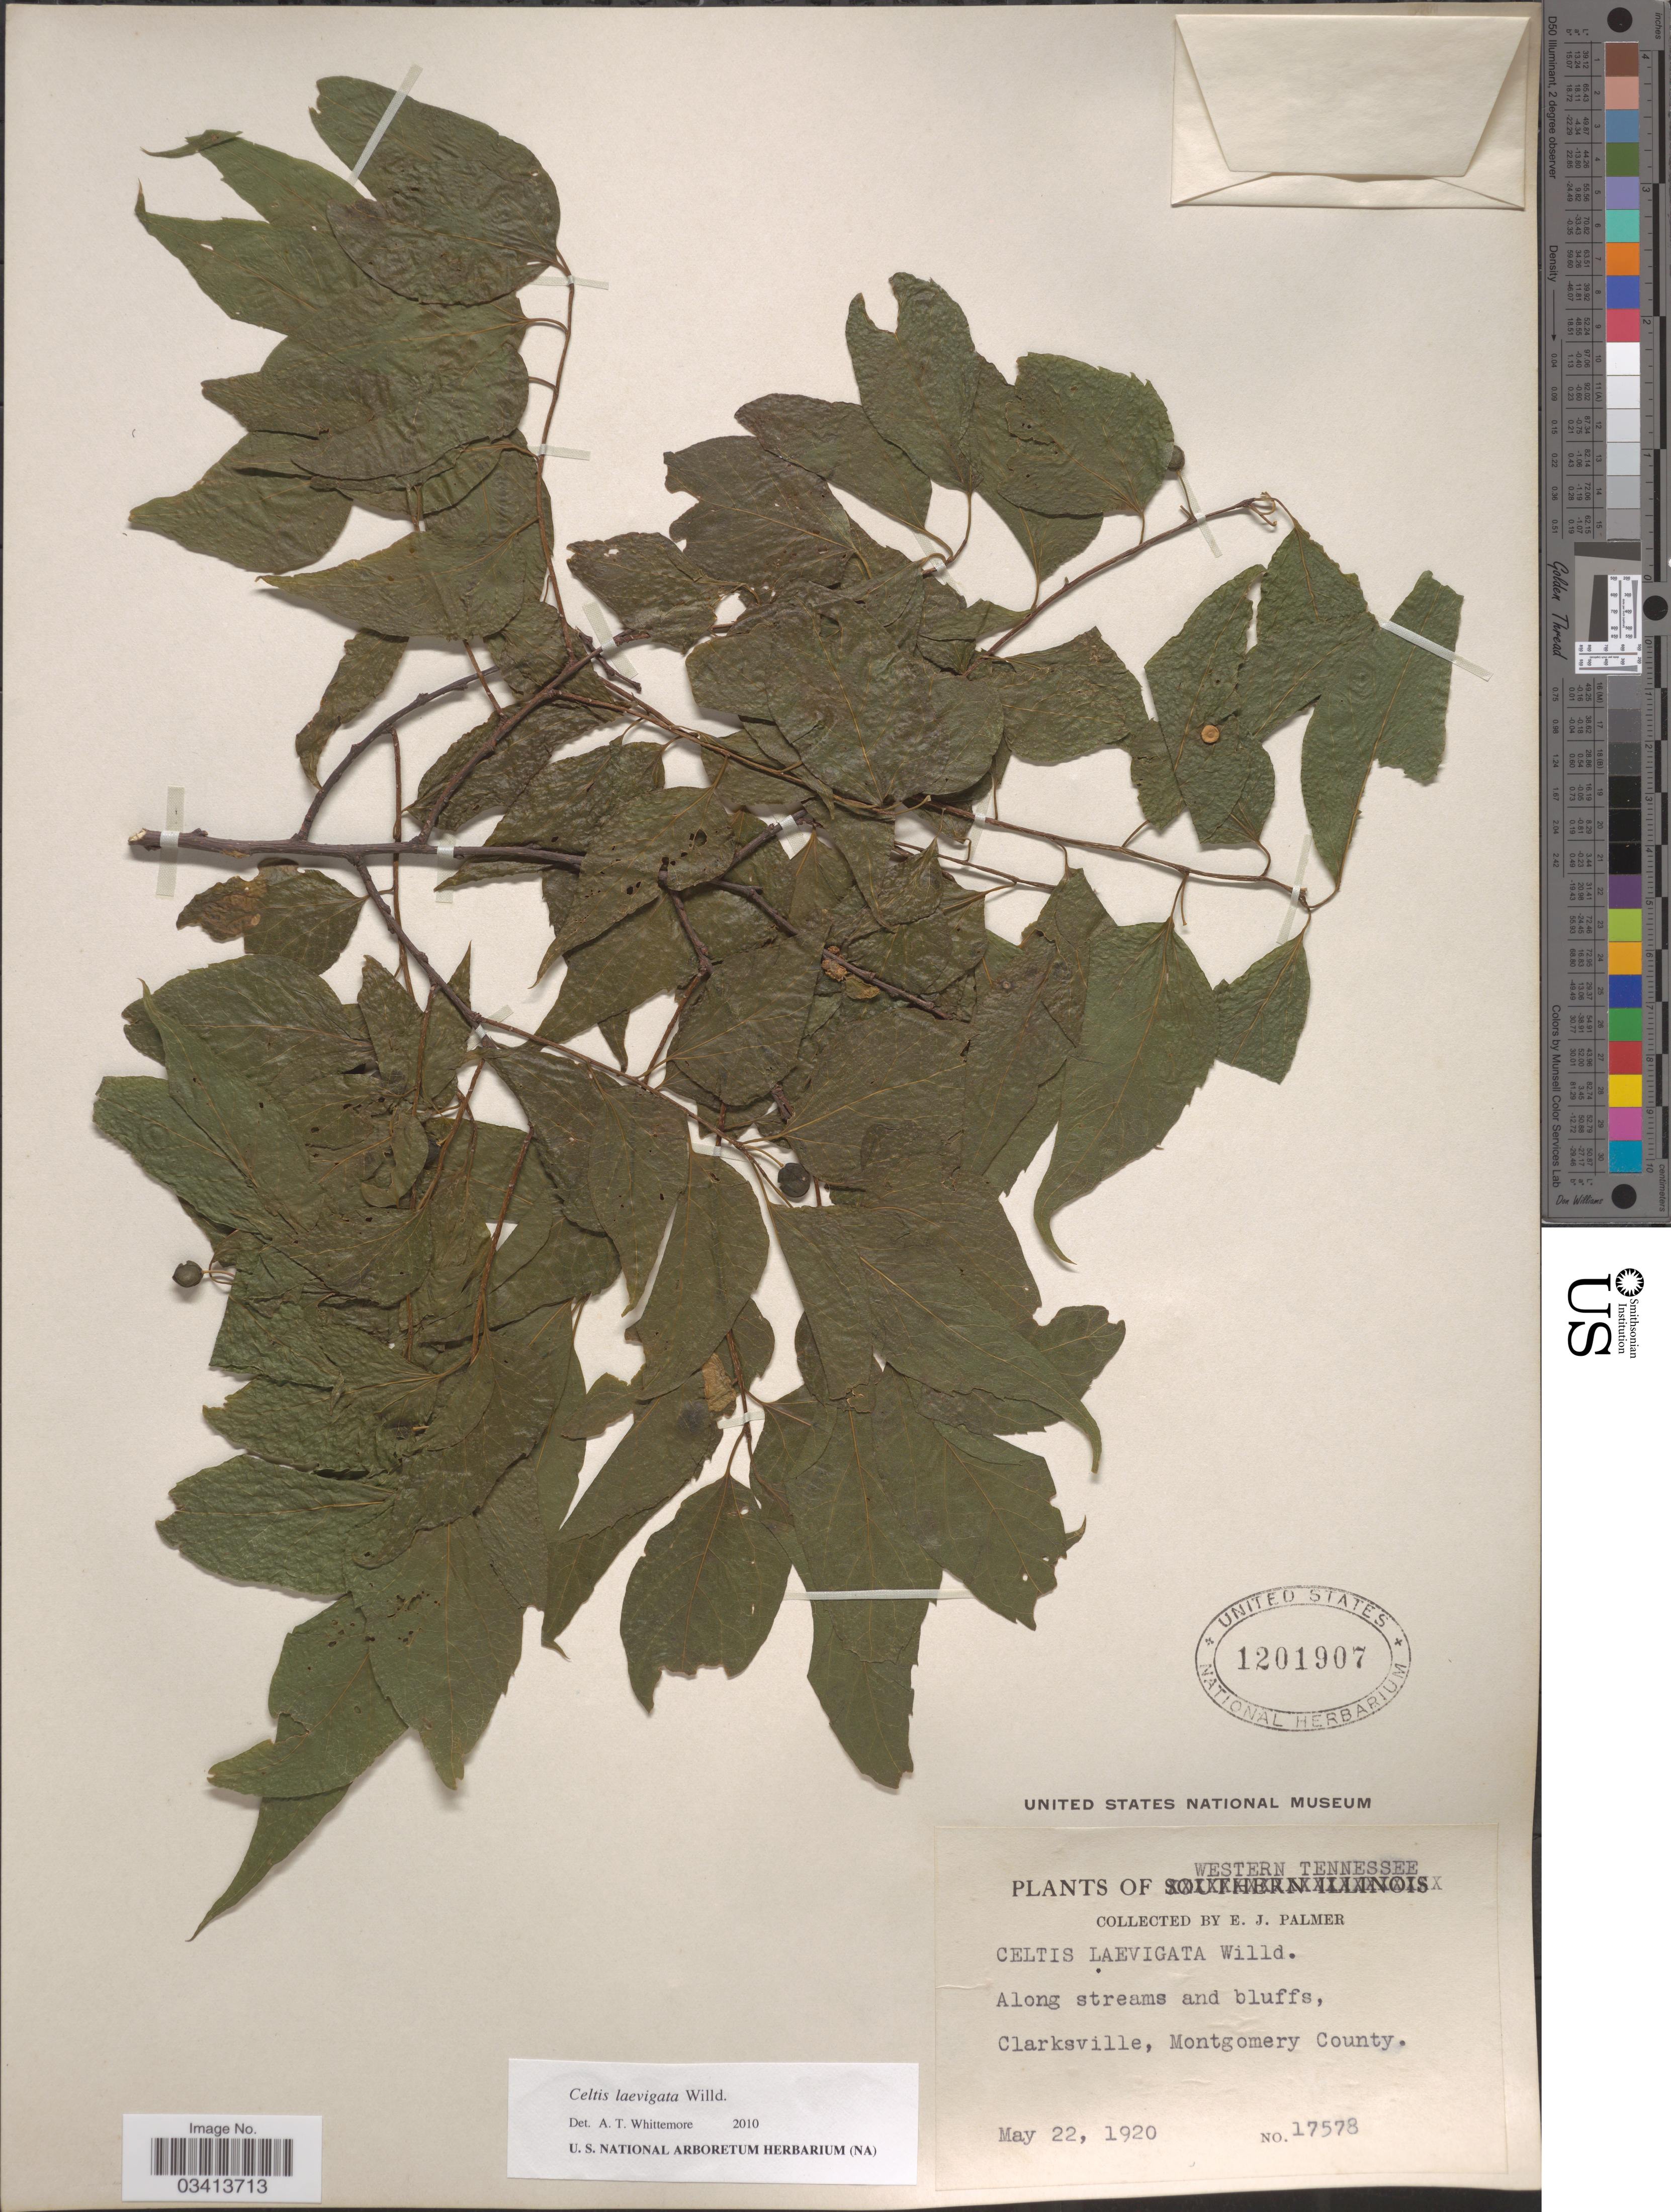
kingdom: Plantae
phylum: Tracheophyta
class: Magnoliopsida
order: Rosales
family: Cannabaceae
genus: Celtis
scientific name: Celtis laevigata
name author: Willd.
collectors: E. J. Palmer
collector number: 17578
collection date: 1920-05-22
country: United States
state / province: Tennessee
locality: Western Tennessee. Along streams and bluffs, Clarksville, Montgomery County.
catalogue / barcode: US 1201907